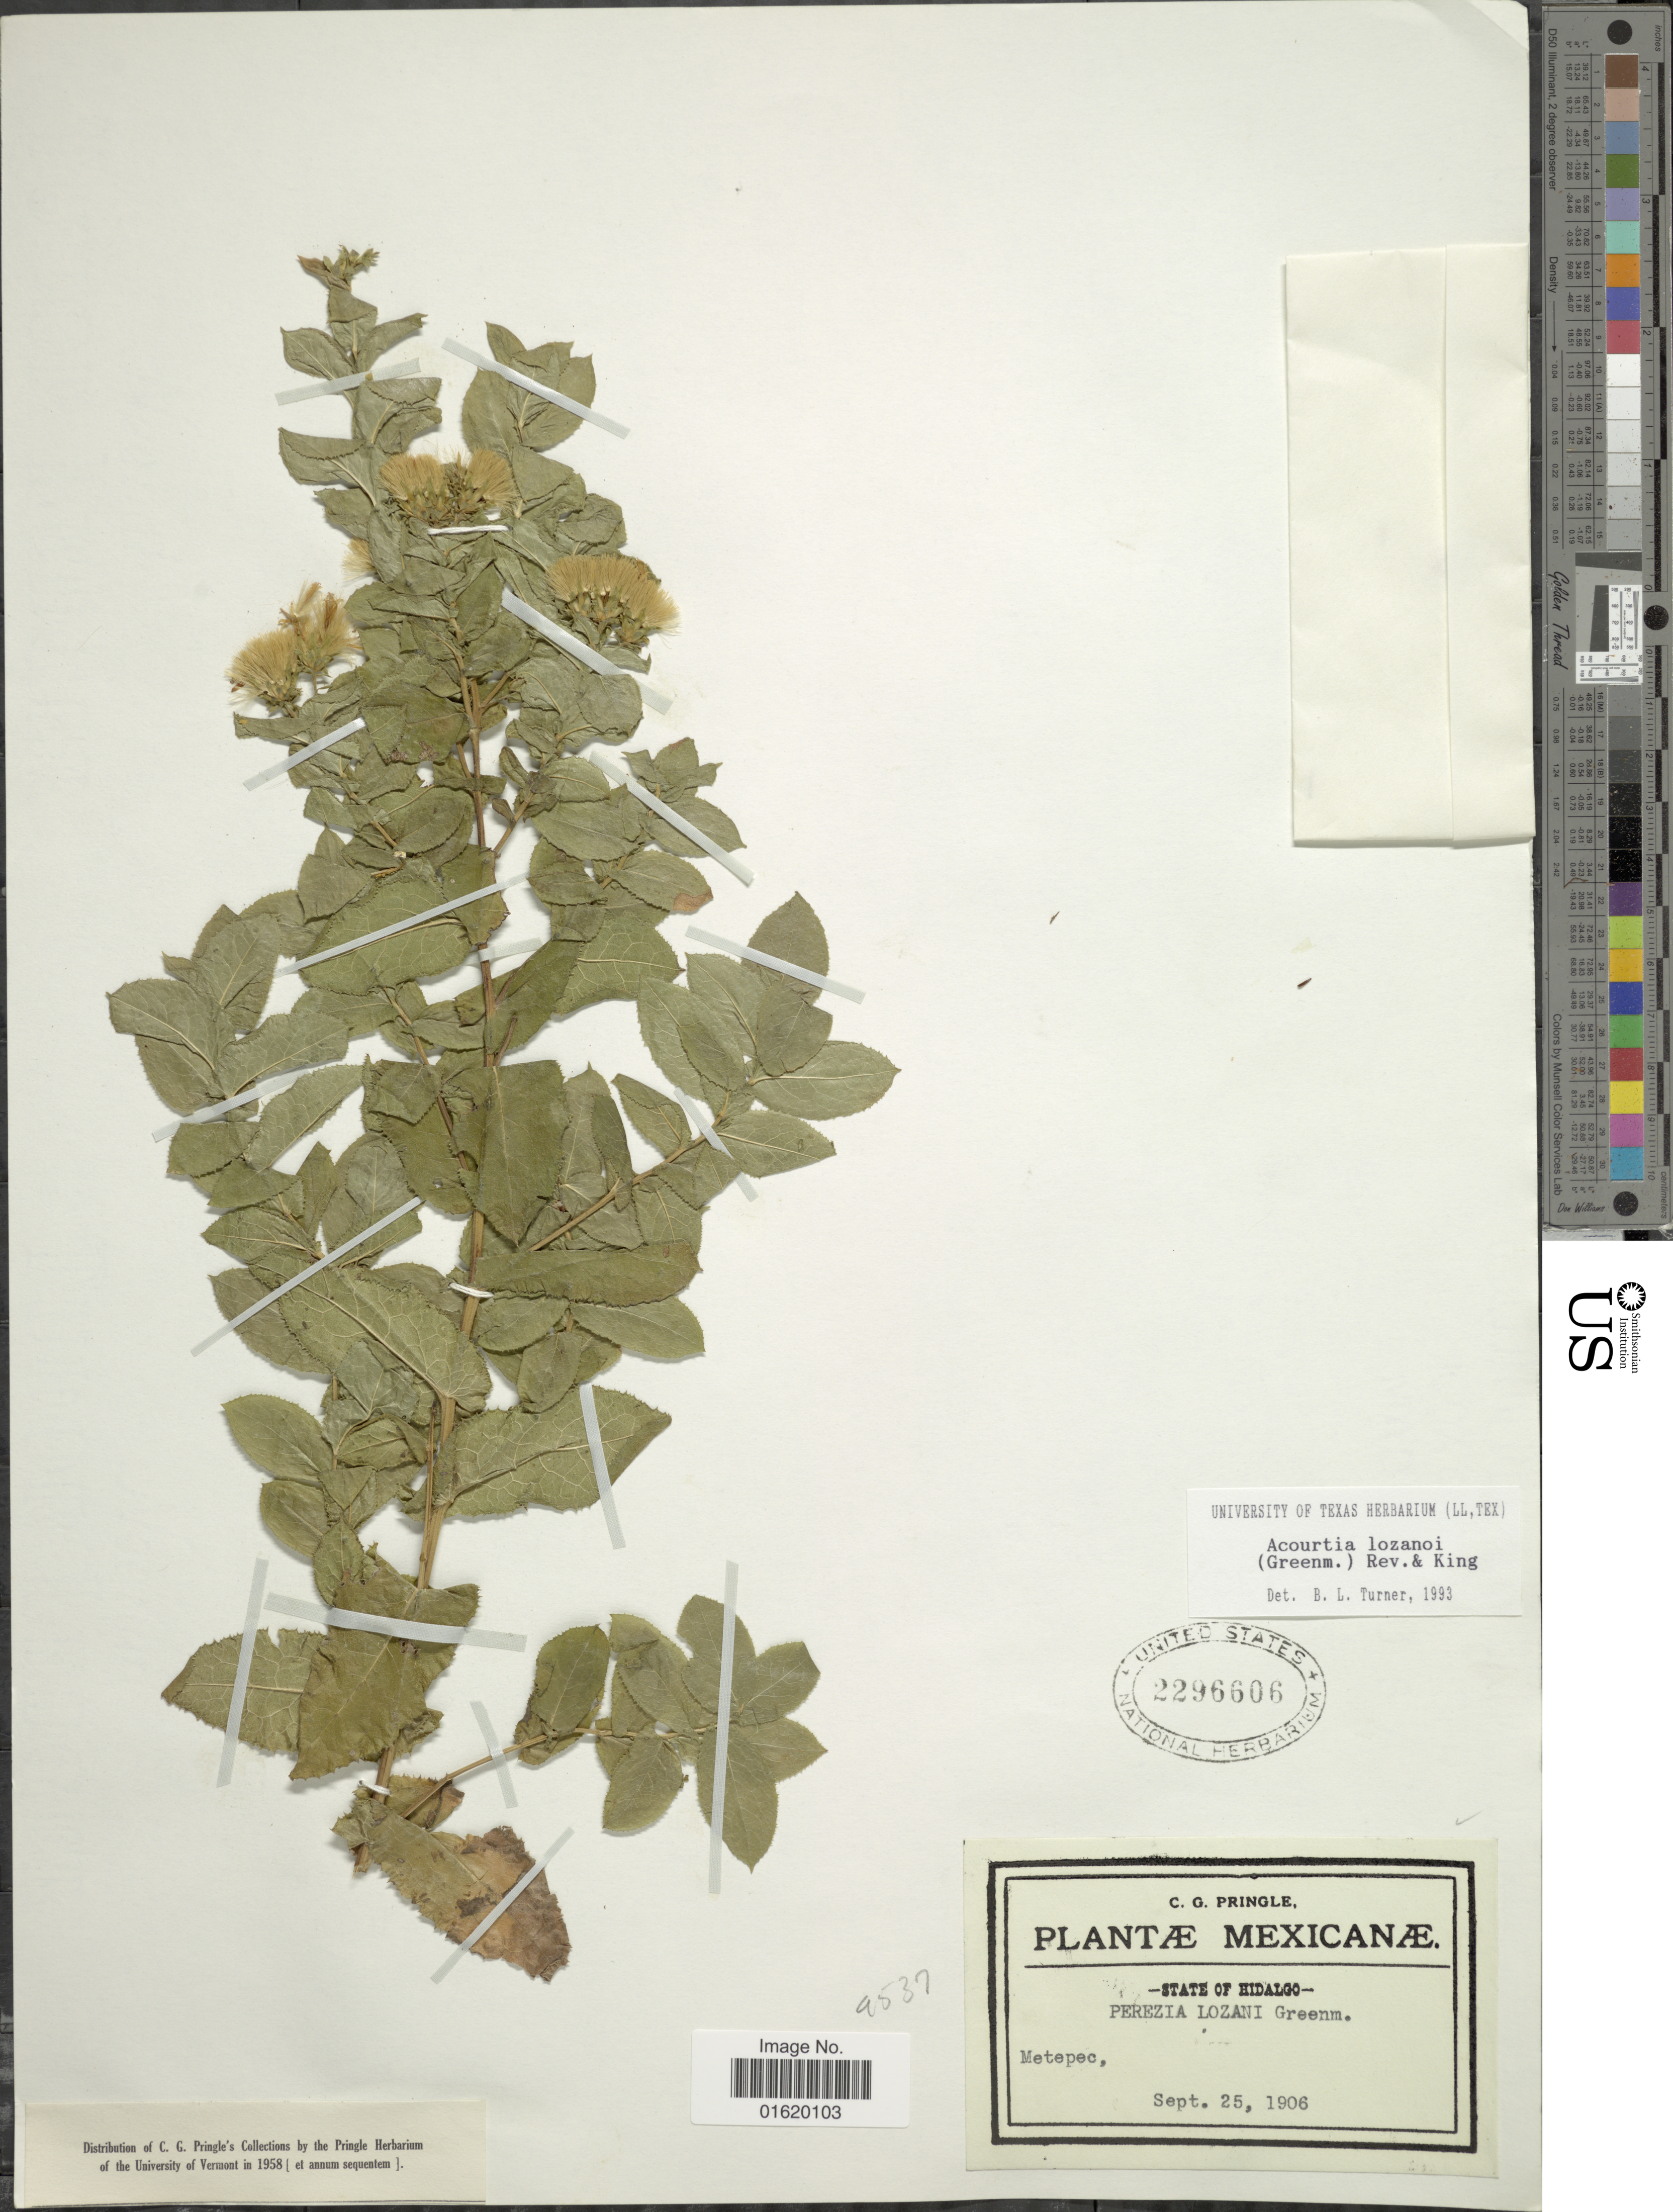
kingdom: Plantae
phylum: Tracheophyta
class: Magnoliopsida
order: Asterales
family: Asteraceae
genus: Acourtia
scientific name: Acourtia lozanii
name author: (Greenm.) Reveal & R.M. King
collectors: C. G. Pringle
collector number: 9537?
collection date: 1906-09-25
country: Mexico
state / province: Hidalgo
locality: Metepec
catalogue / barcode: US 2296606